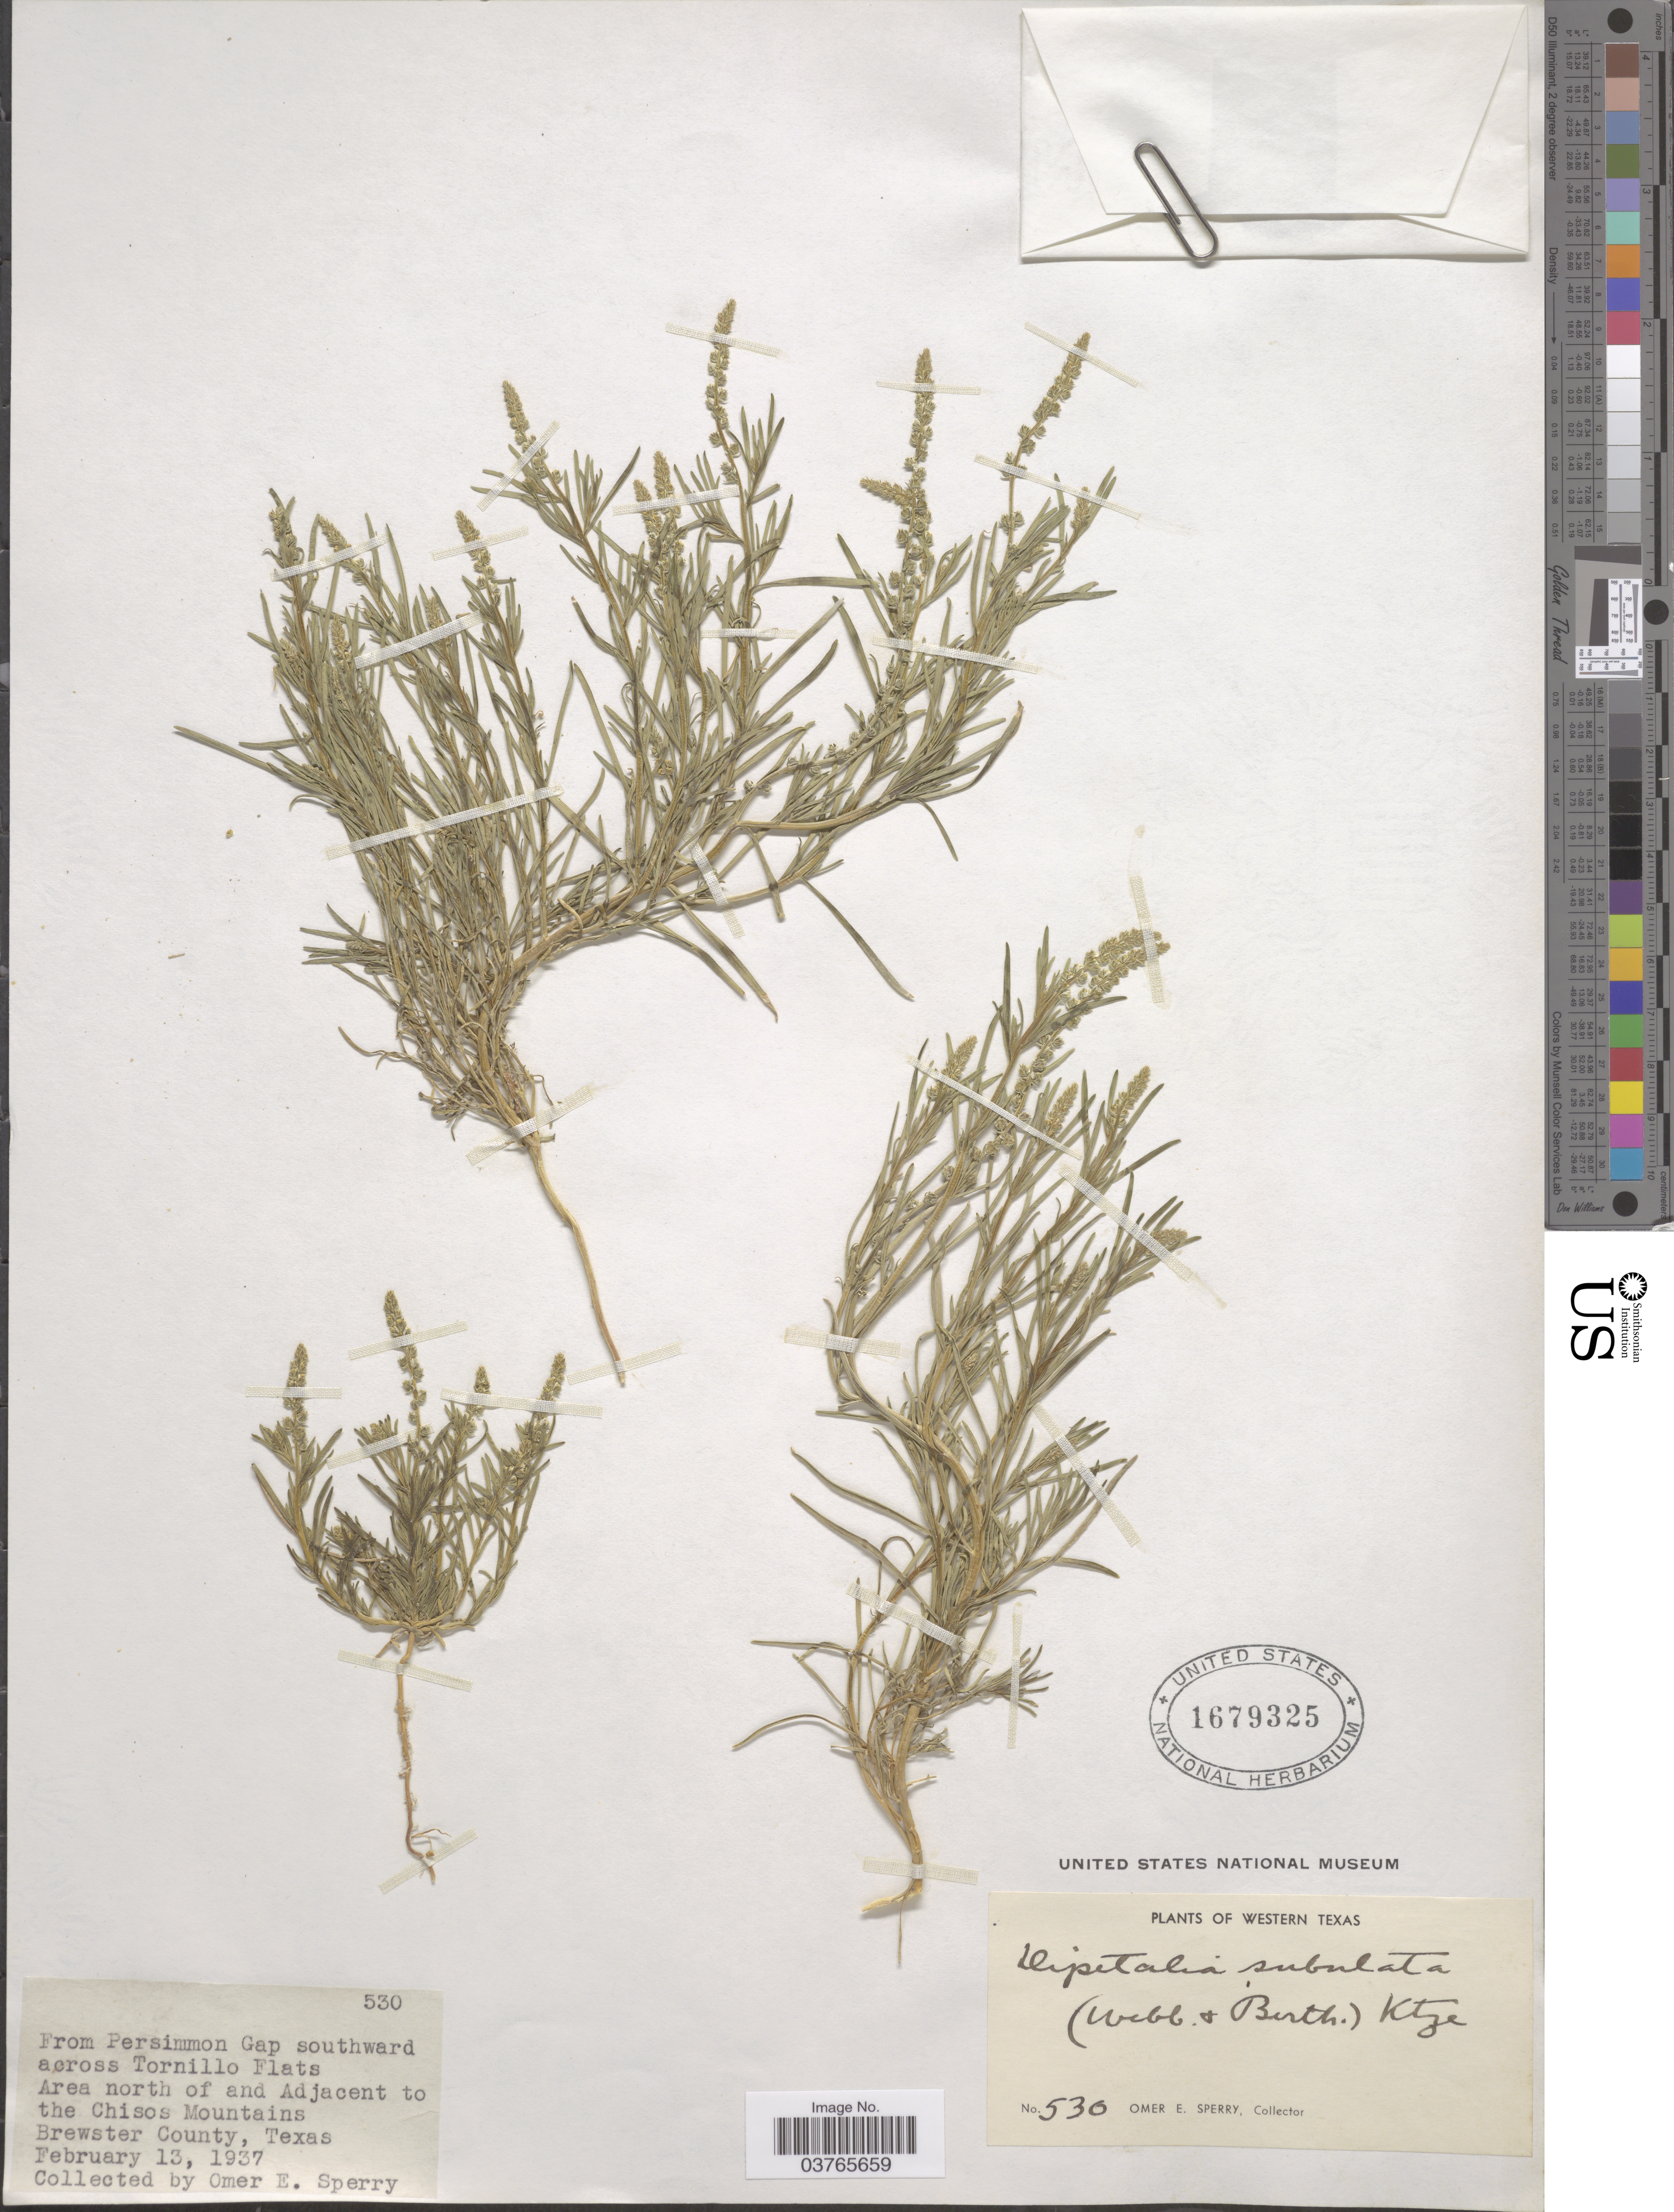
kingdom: Plantae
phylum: Tracheophyta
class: Magnoliopsida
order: Brassicales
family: Resedaceae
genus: Oligomeris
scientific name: Oligomeris subulata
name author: Webb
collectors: O. E. Sperry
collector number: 530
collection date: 1937-02-13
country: United States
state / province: Texas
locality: From Persimmon Gap southward across Tornillo Flats. Area north of and Adjacent to the Chisos Mountains. Brewster County. Western Texas.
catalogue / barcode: US 1679325